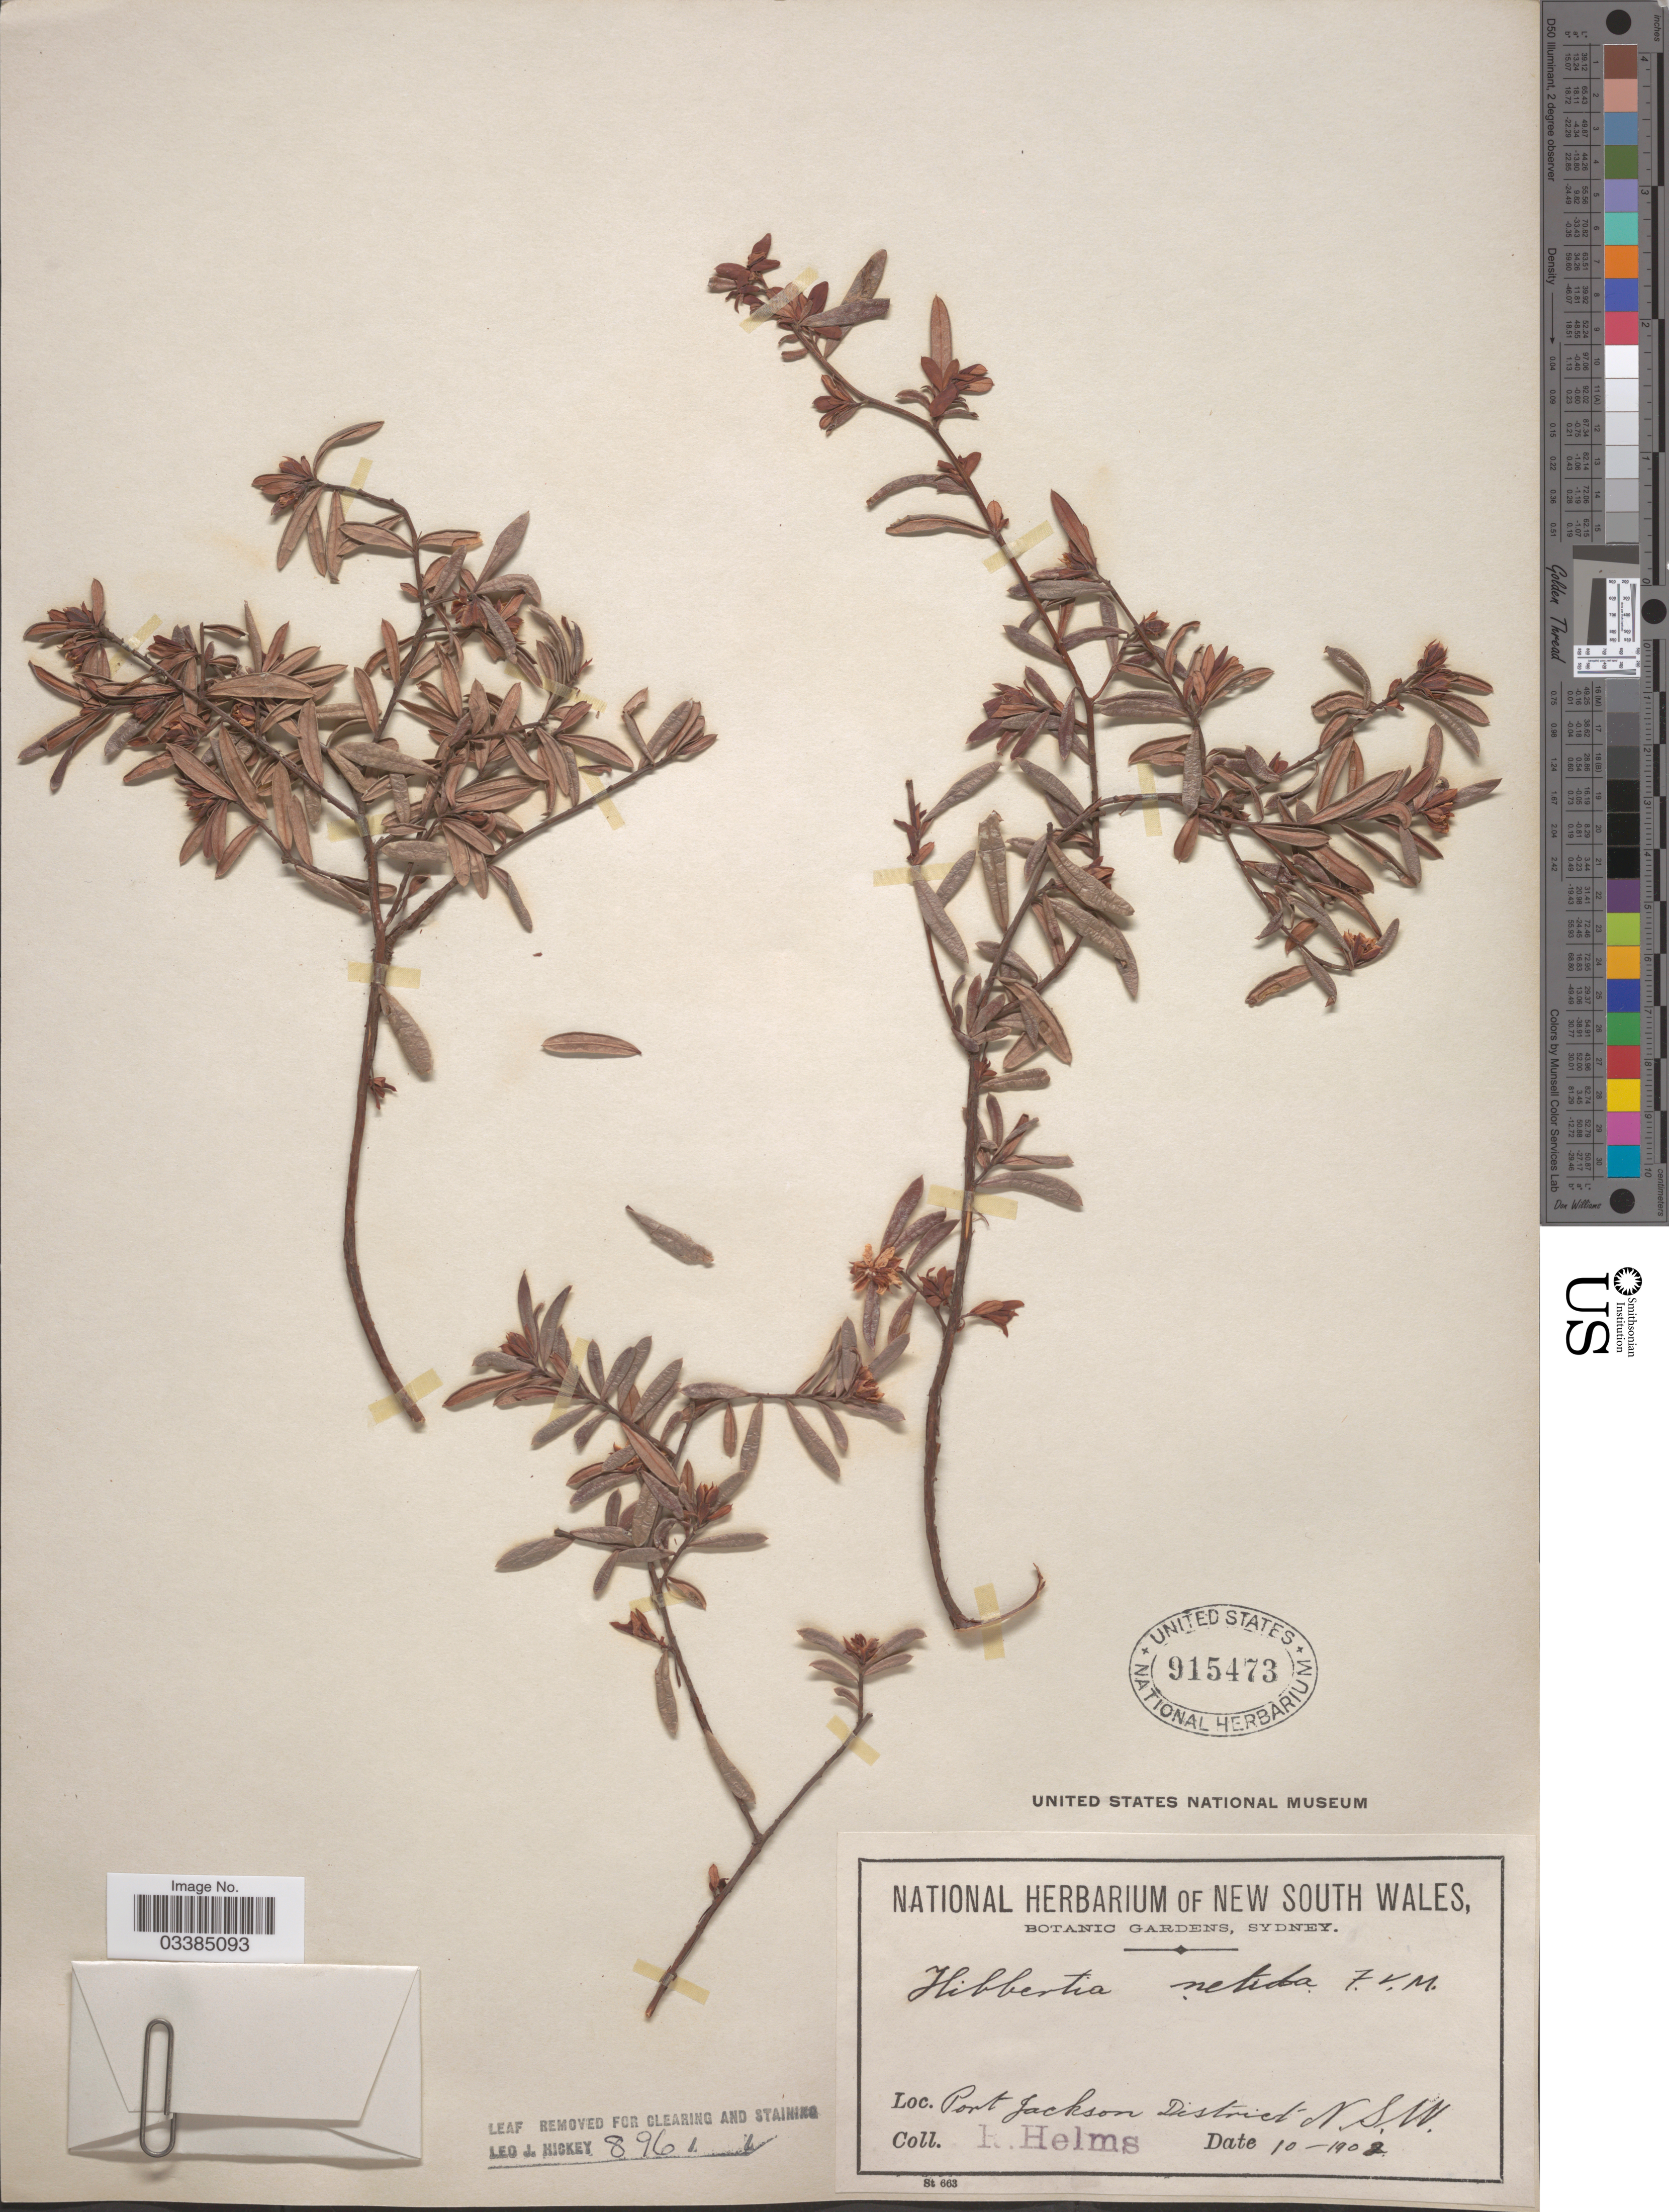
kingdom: Plantae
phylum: Tracheophyta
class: Magnoliopsida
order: Dilleniales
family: Dilleniaceae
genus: Hibbertia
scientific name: Hibbertia nitida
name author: Benth.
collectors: R. Helms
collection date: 1902-10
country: Australia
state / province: New South Wales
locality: Port Jackson District. N. S. W.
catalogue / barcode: US 915473